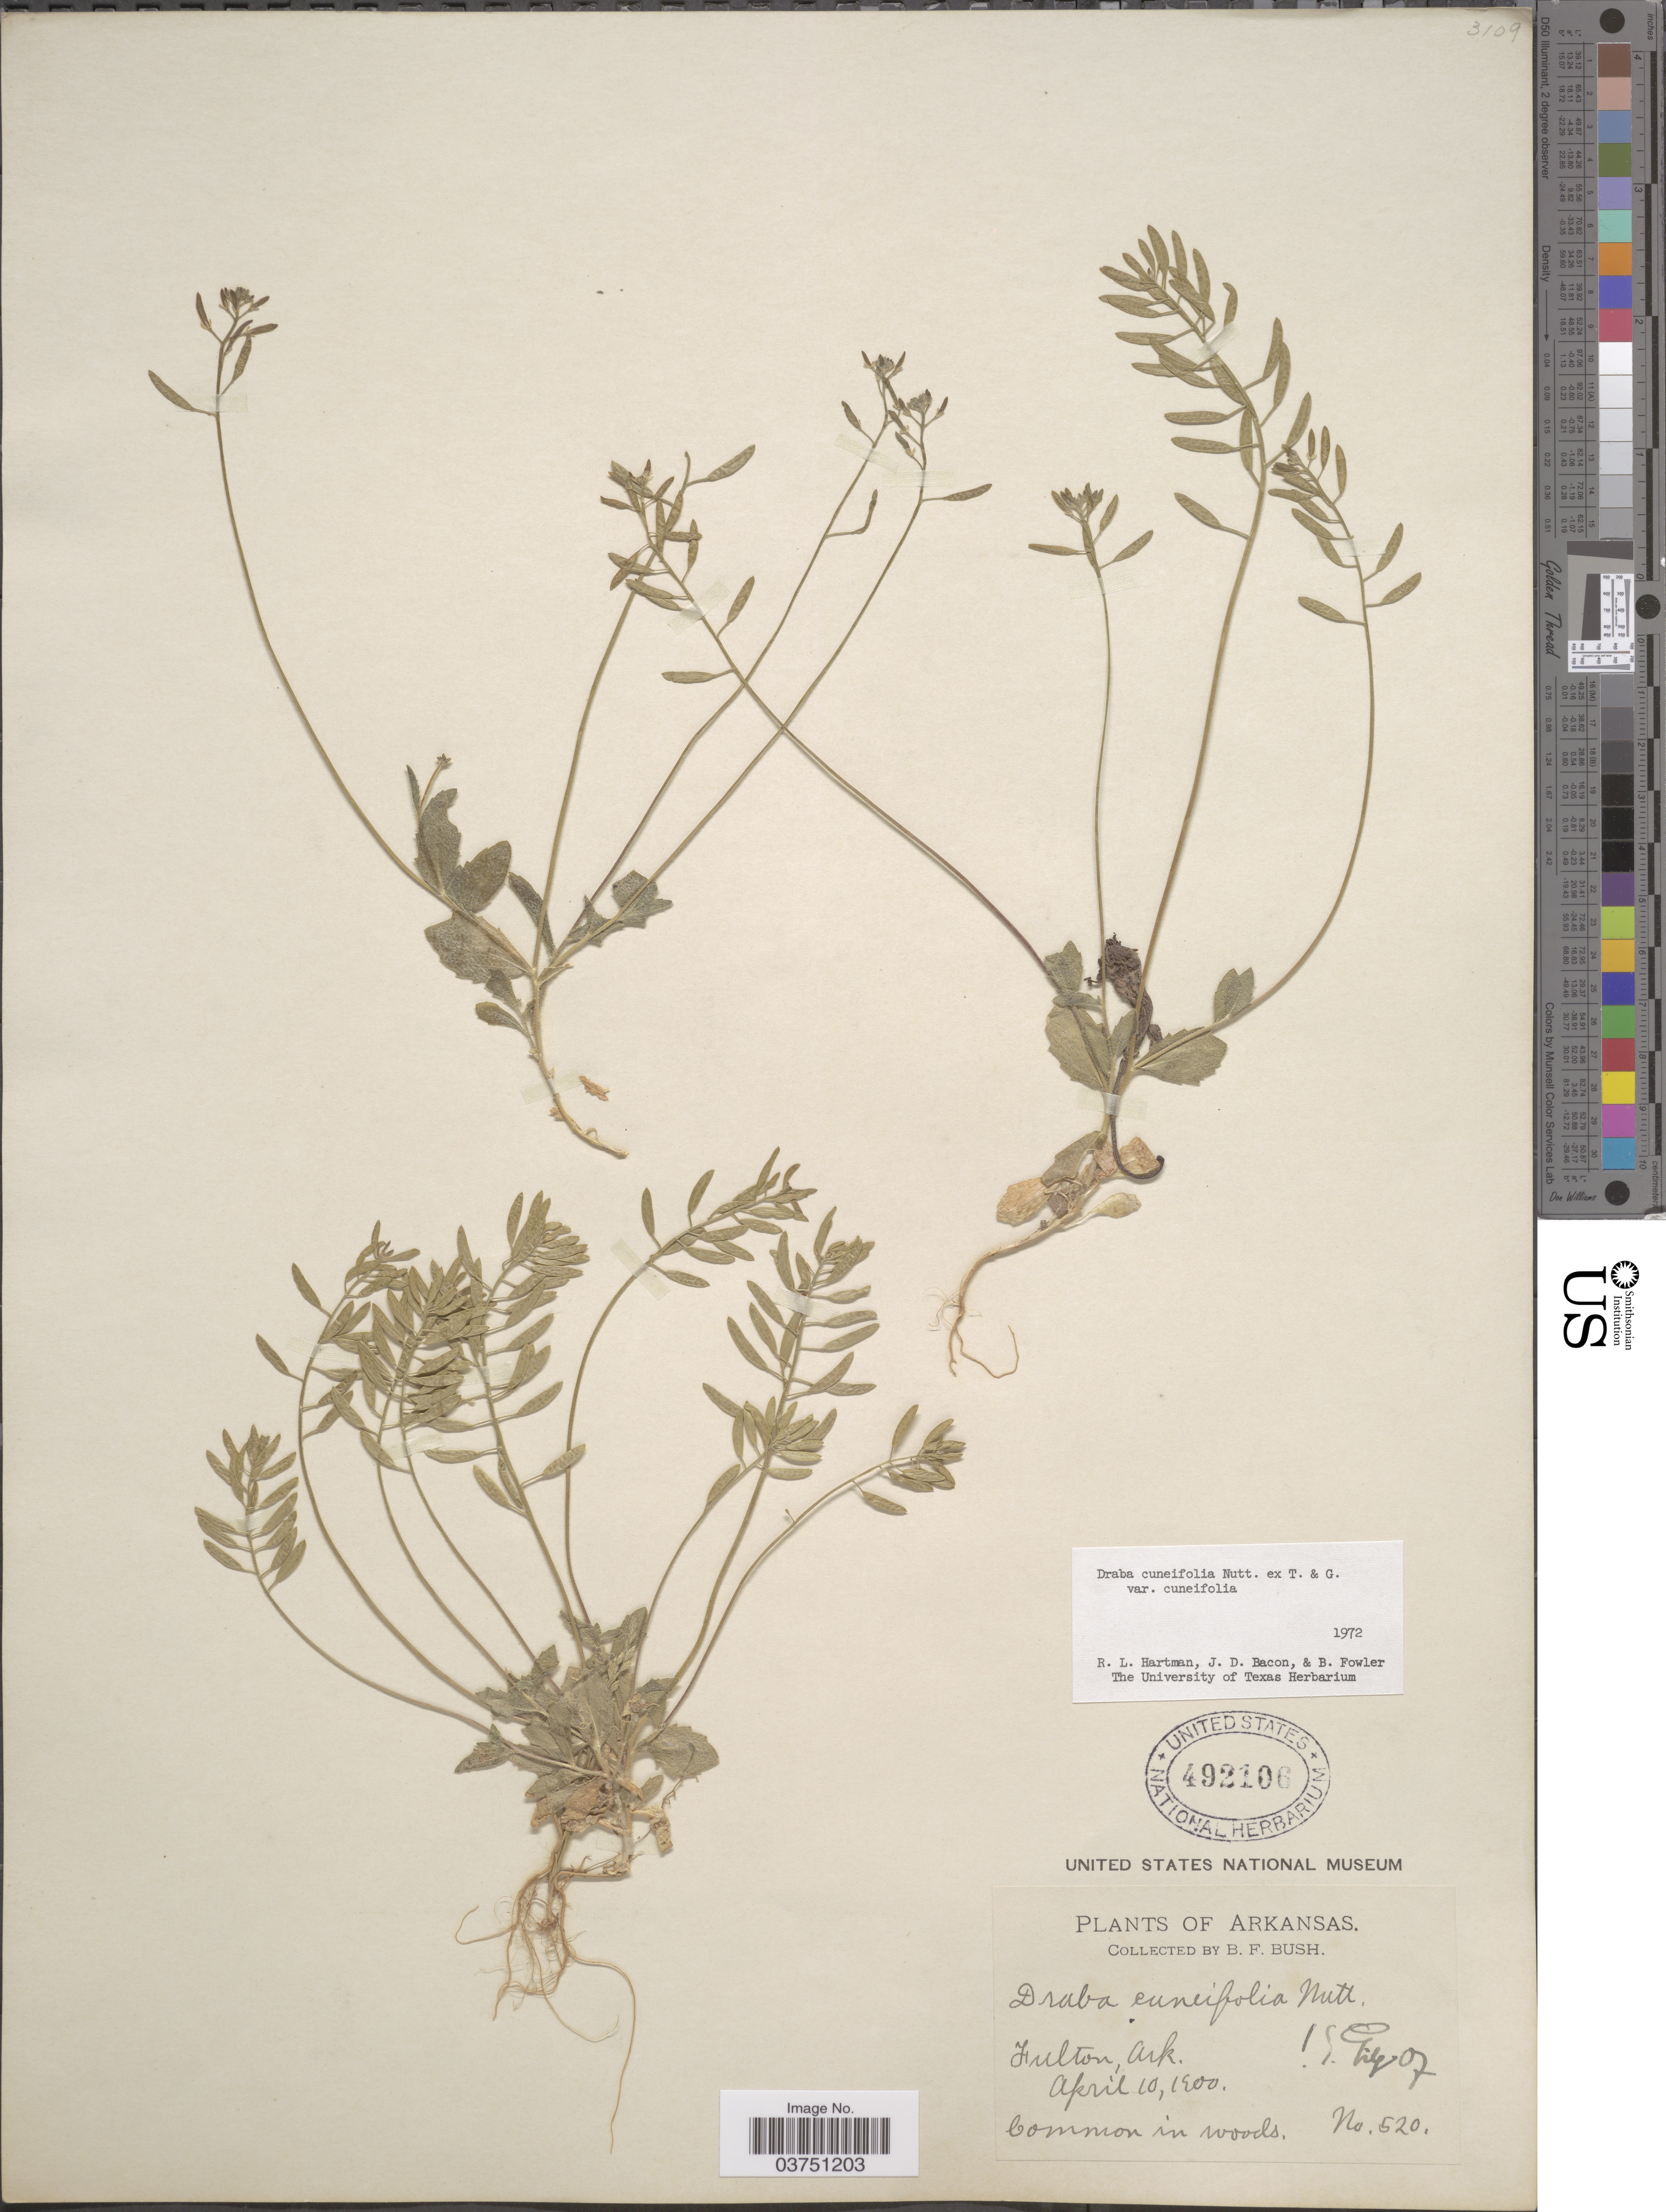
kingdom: Plantae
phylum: Tracheophyta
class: Magnoliopsida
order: Brassicales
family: Brassicaceae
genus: Draba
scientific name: Draba cuneifolia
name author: Nutt.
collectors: B. F. Bush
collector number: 520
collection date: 1900-04-10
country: United States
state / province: Arkansas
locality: Fulton.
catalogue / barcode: US 492106